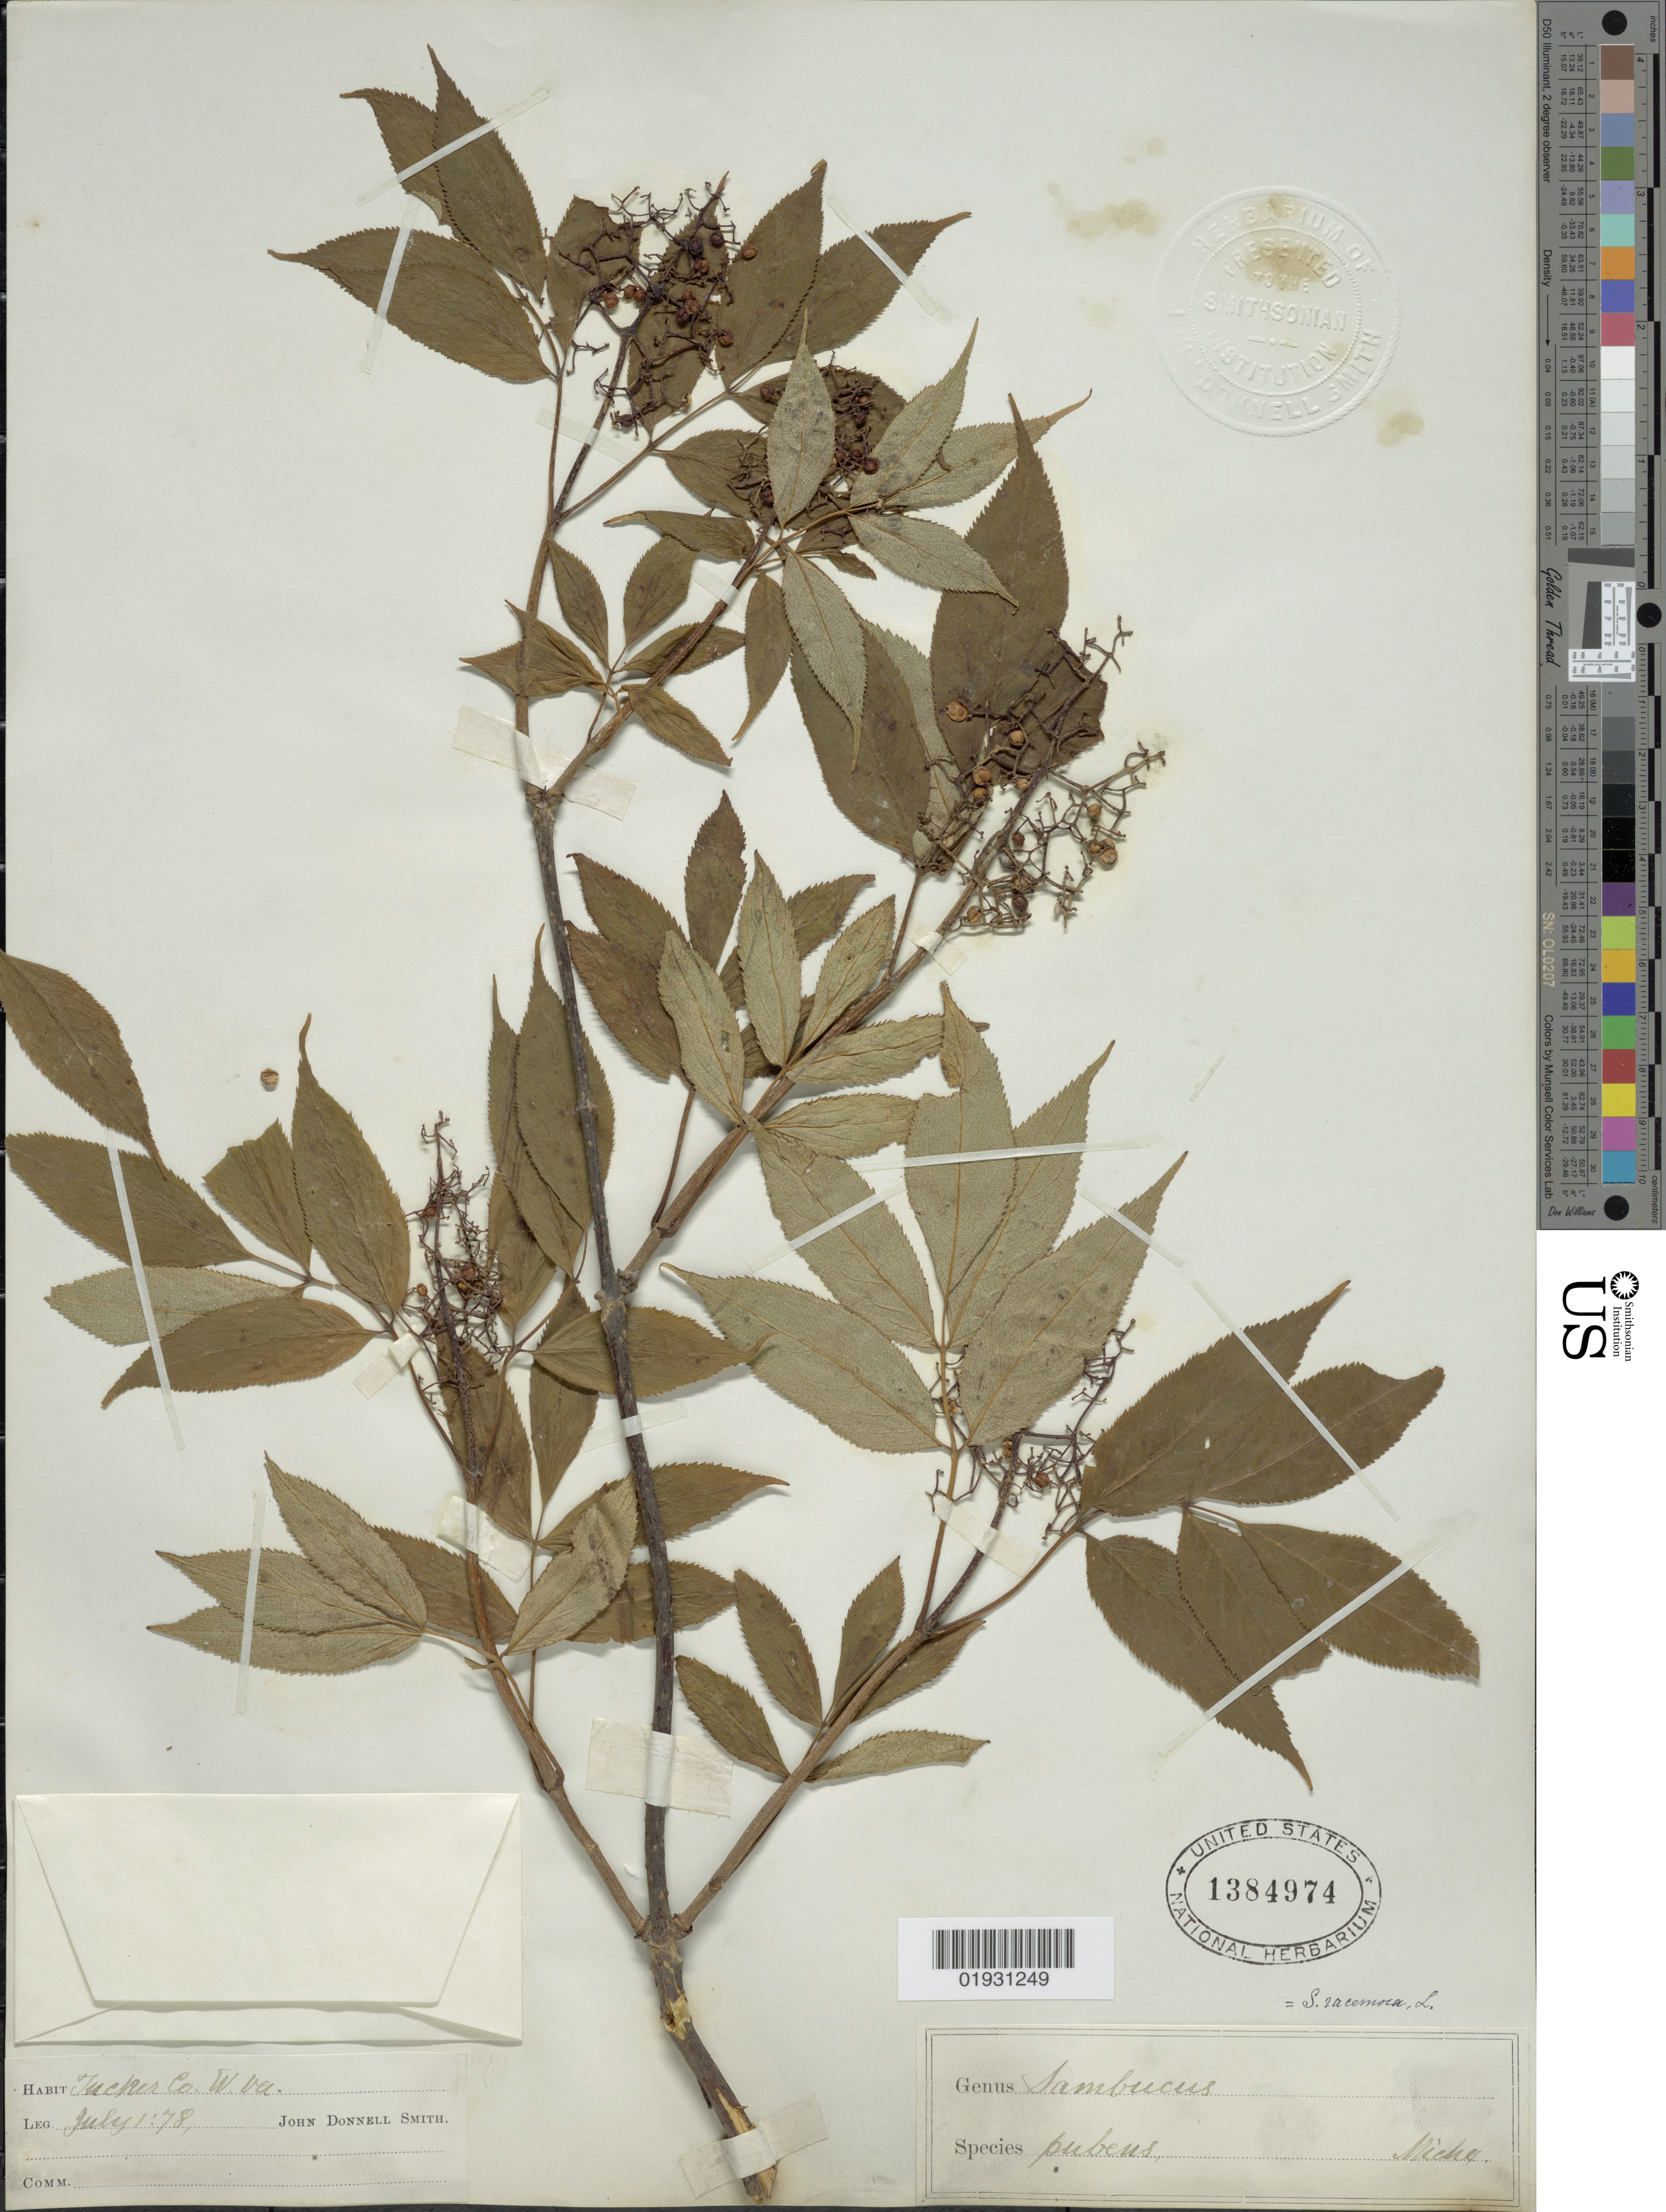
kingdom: Plantae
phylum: Tracheophyta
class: Magnoliopsida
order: Dipsacales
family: Viburnaceae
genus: Sambucus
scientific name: Sambucus racemosa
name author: L.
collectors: J. Donnell Smith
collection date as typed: Transcribed d/m/y: 1/7/78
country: United States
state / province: West Virginia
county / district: Tucker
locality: Tucker Co. W. Va.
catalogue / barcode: US 1384974